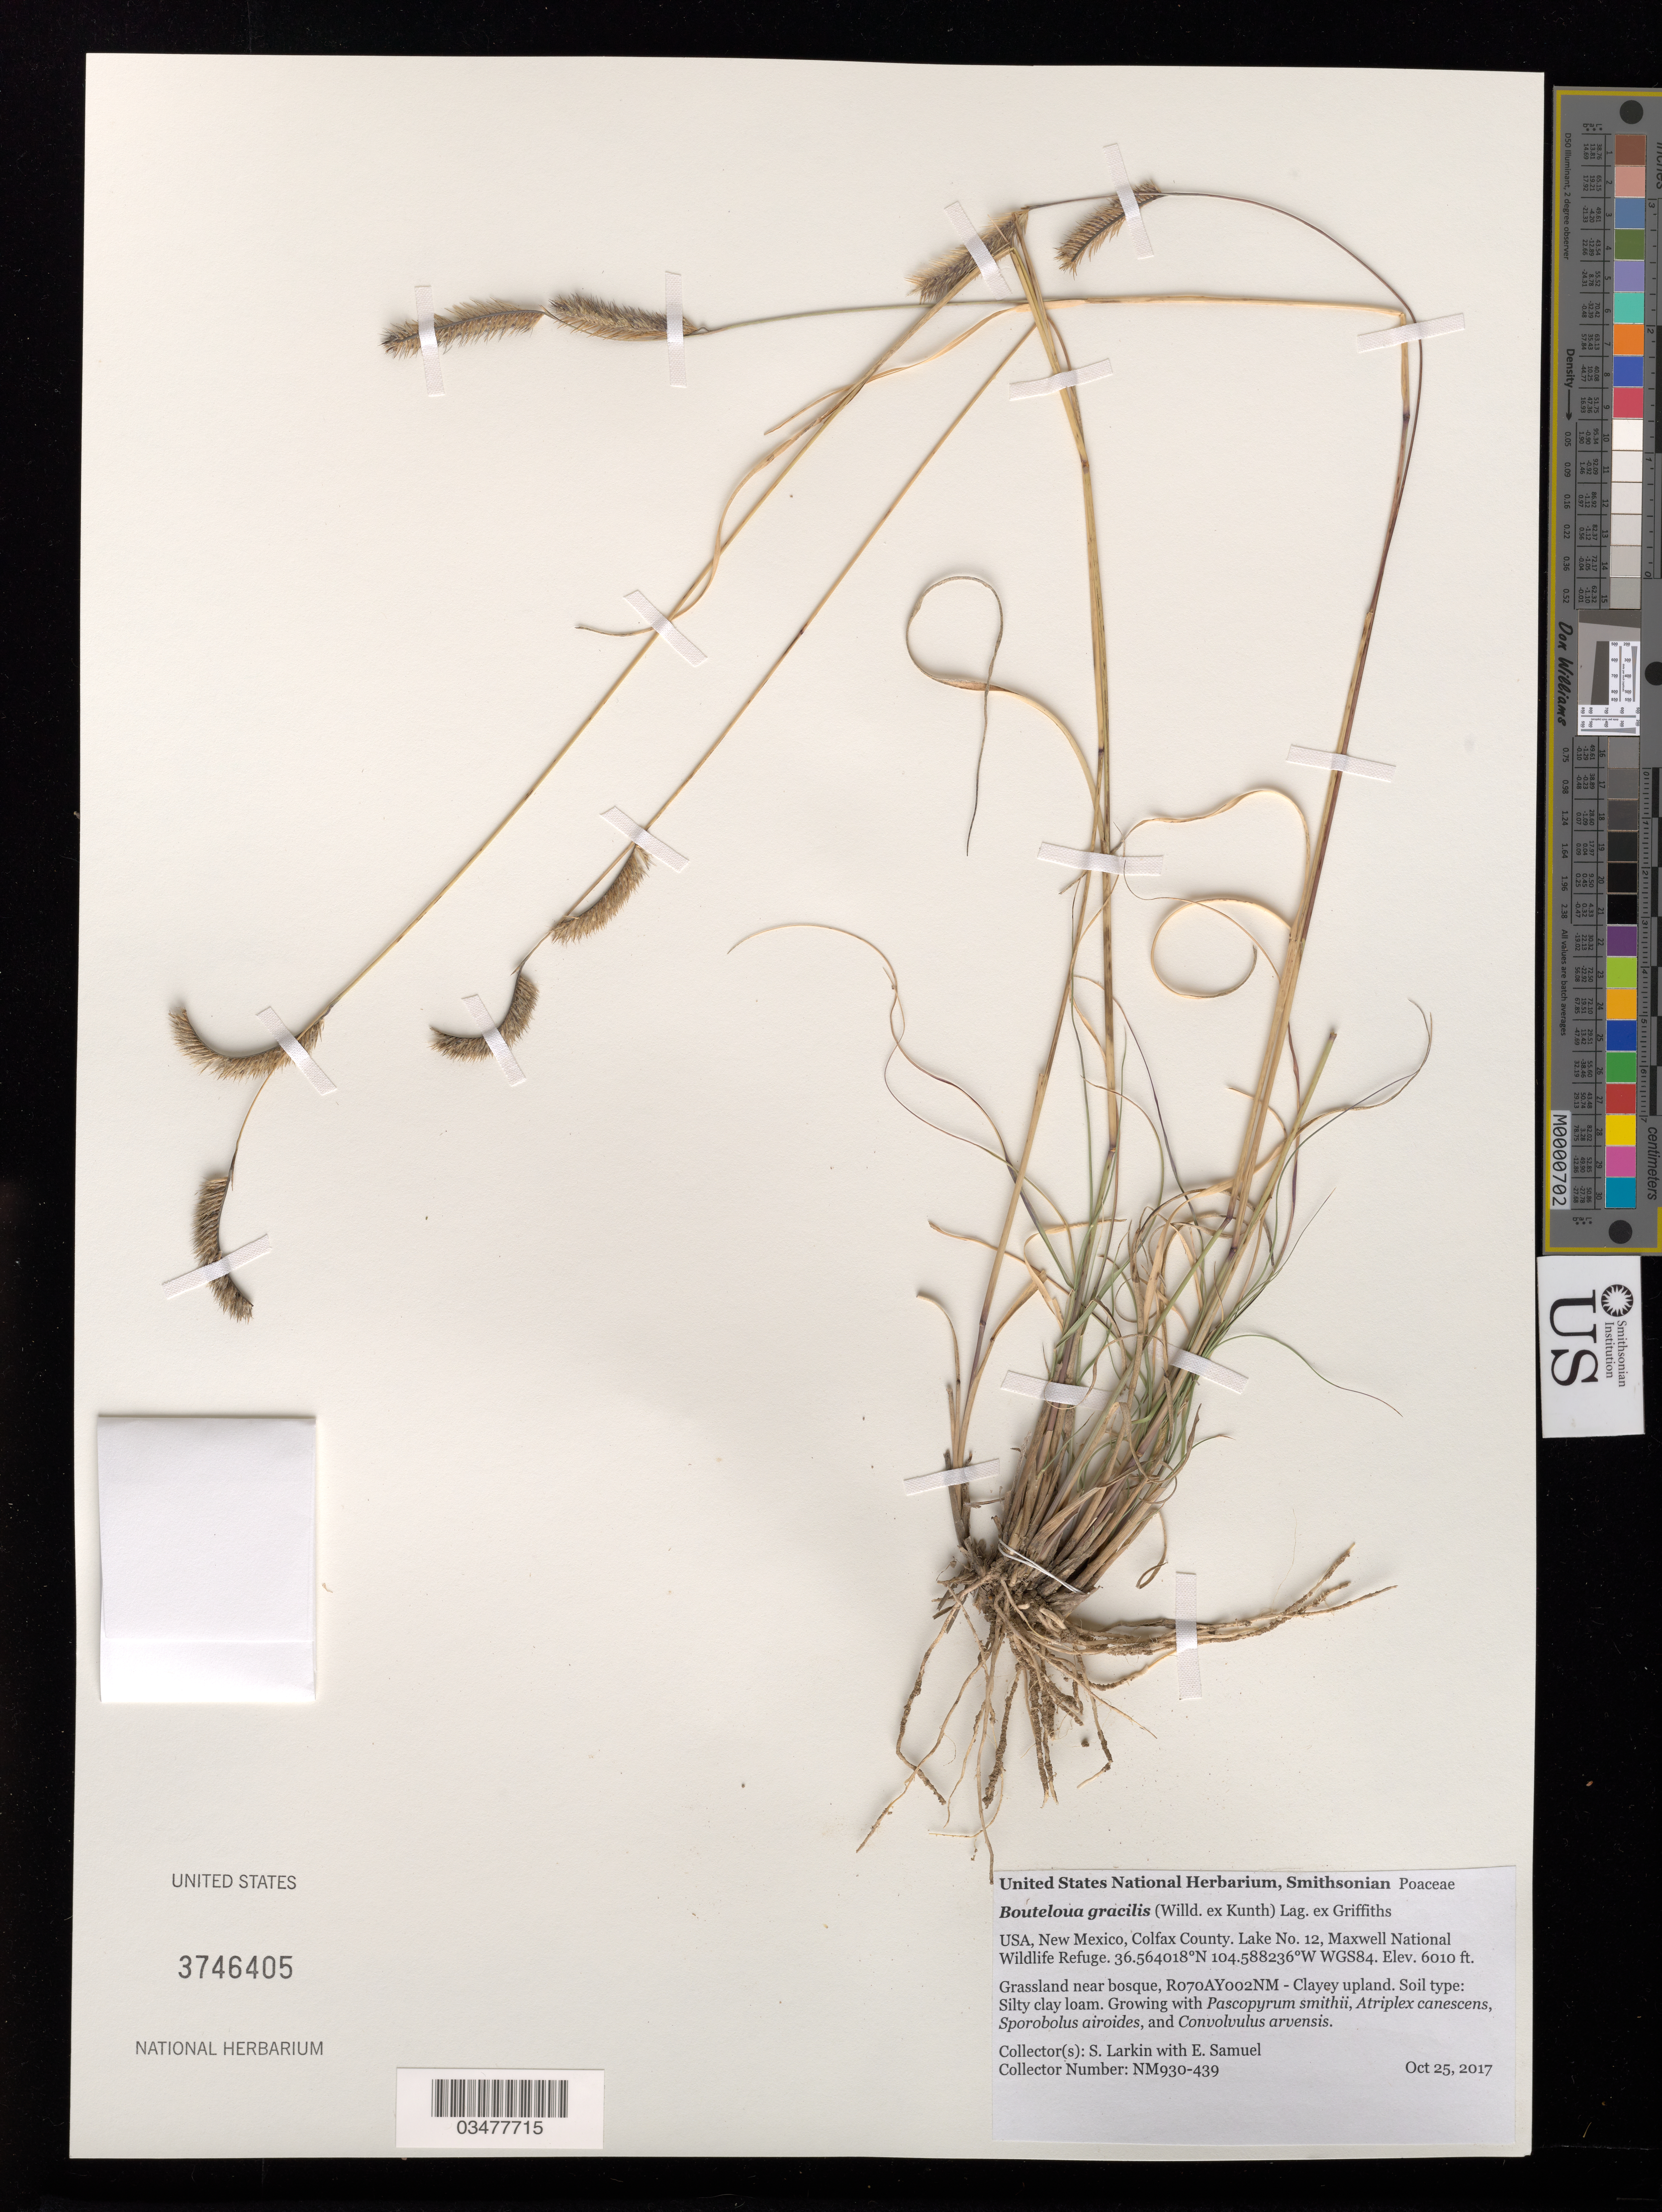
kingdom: Plantae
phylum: Tracheophyta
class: Liliopsida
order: Poales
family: Poaceae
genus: Bouteloua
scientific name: Bouteloua gracilis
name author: (Kunth) Lag. ex Griffiths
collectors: S. Larkin & E. Samuel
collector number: NM930-439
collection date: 2017-10-25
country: United States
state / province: New Mexico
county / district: Colfax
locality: Maxwell National Wildlife Refuge, Lake No. 12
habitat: R070AY002NM - Clayey upland.Silty clay loam. With Atriplex canescens, Sporobolus airoides, ect.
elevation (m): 1832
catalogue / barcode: US 3746405